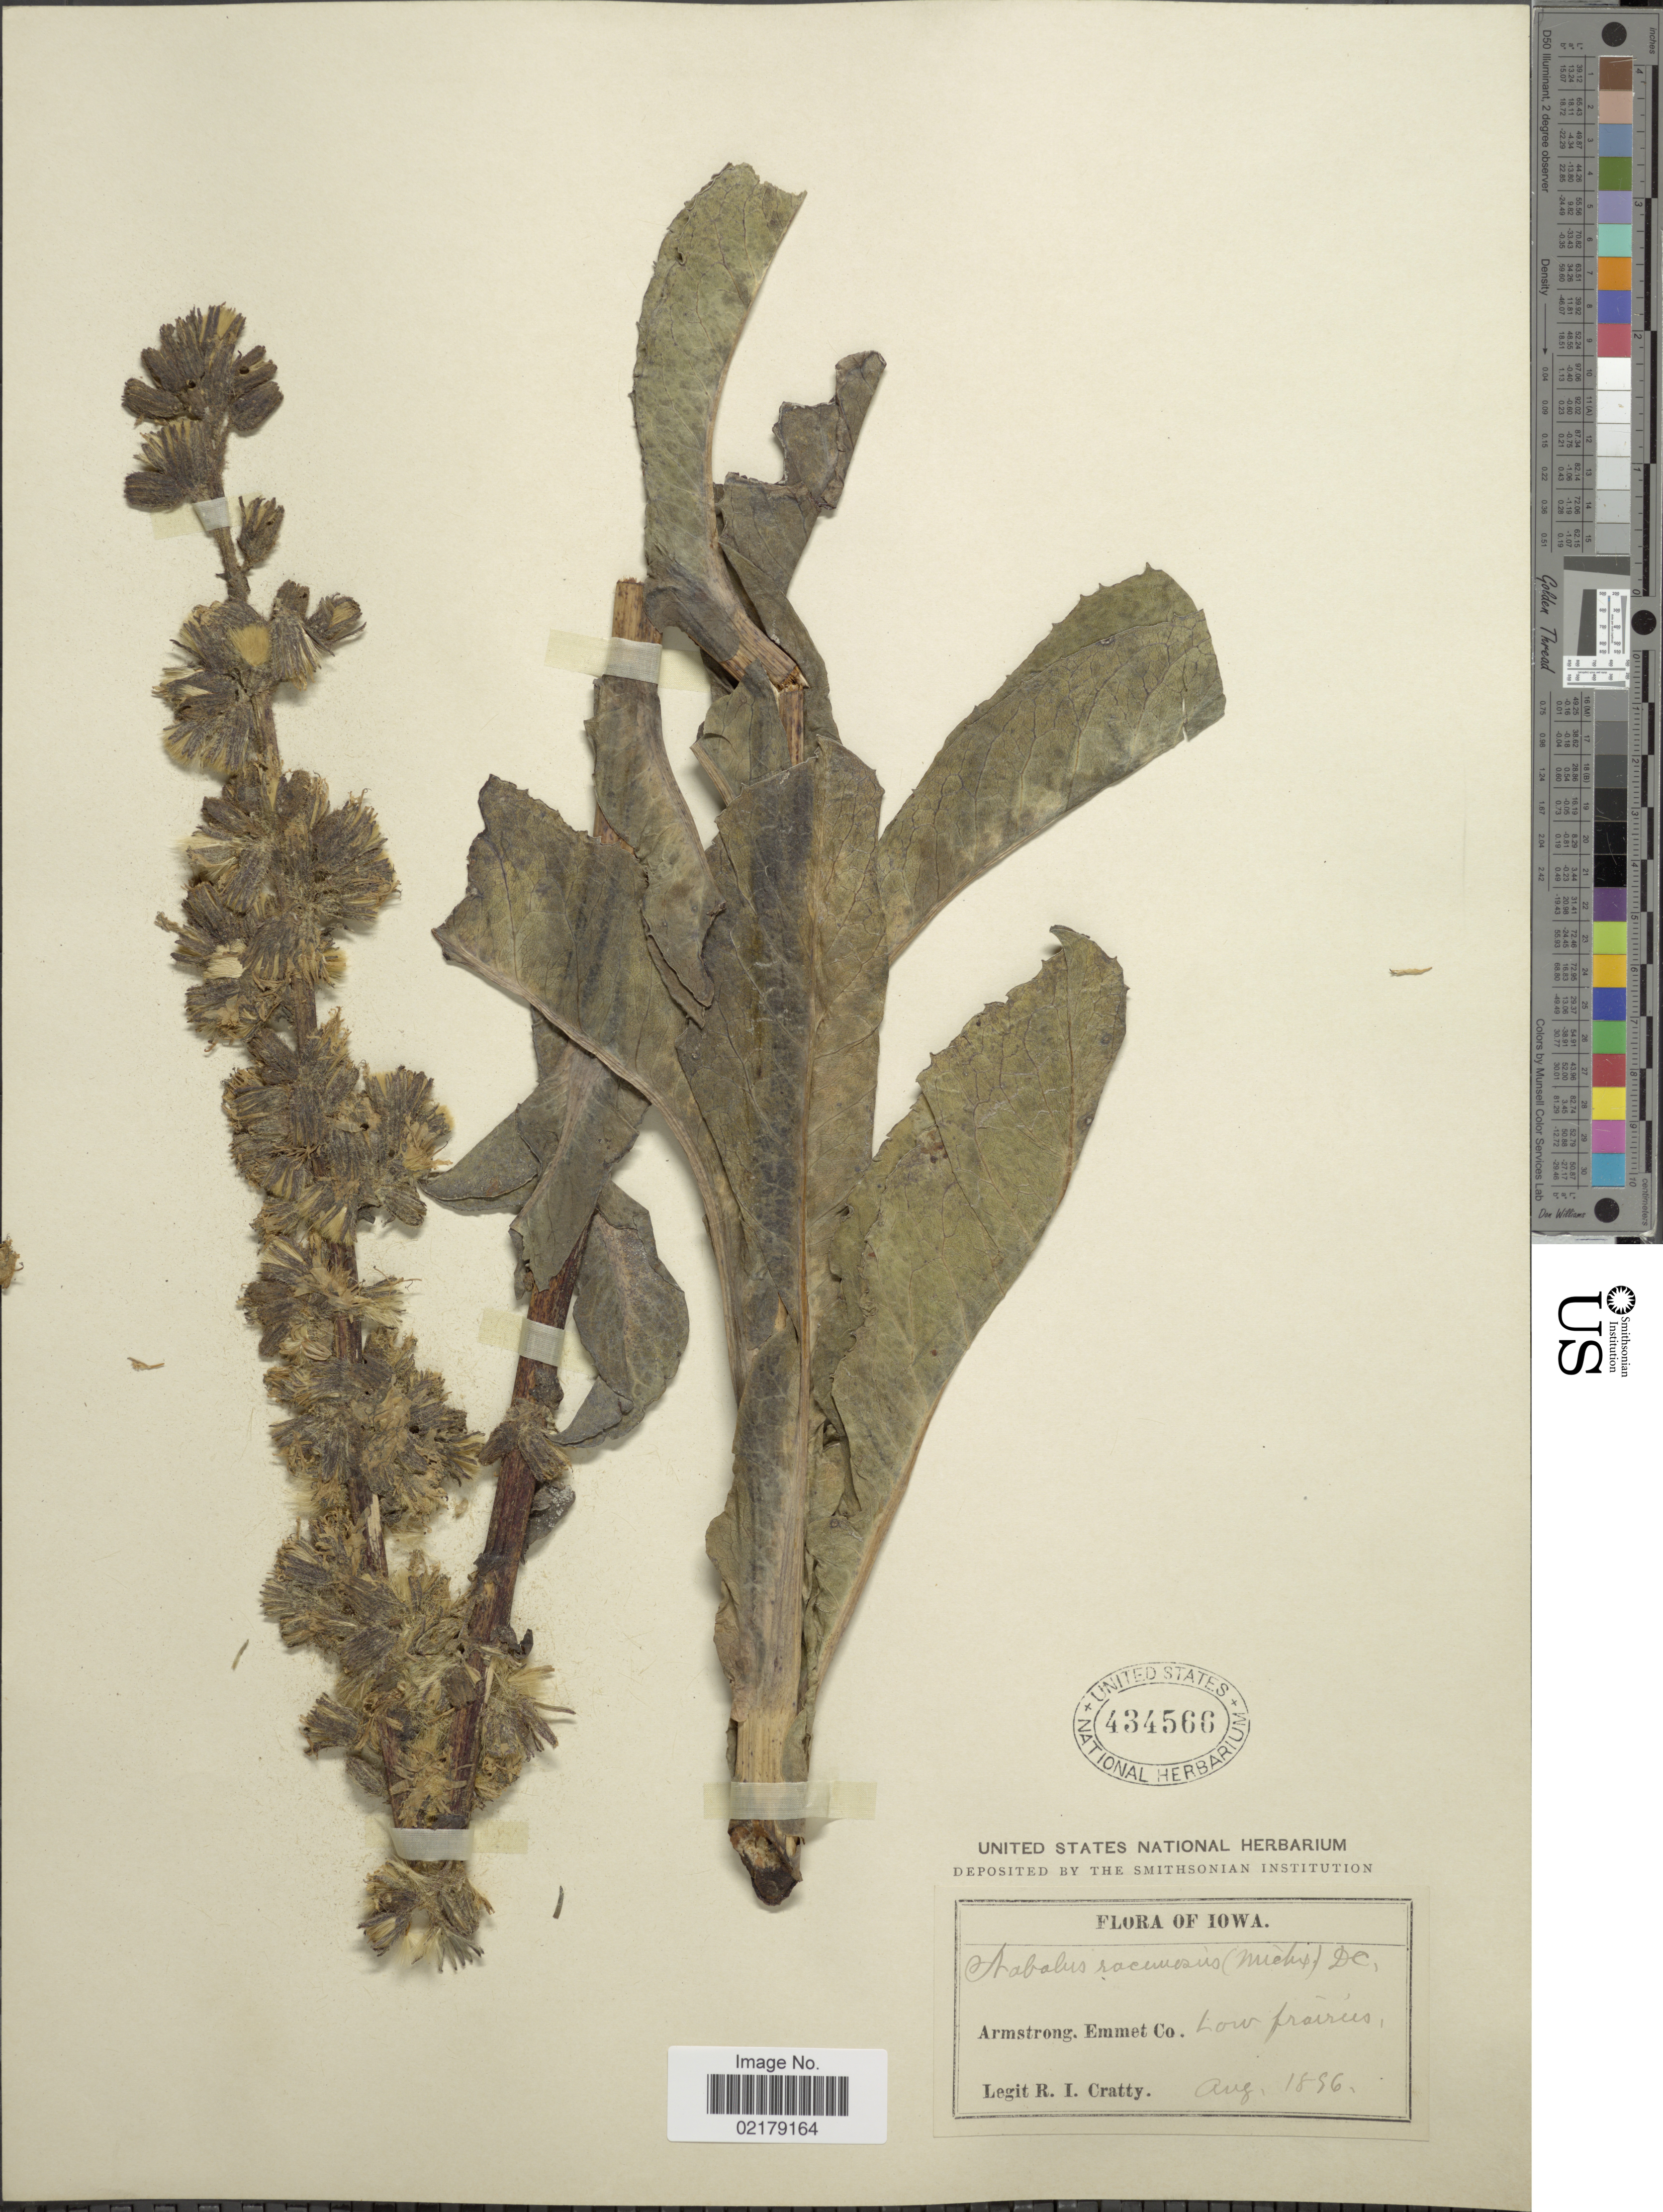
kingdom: Plantae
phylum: Tracheophyta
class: Magnoliopsida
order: Asterales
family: Asteraceae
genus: Nabalus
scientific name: Nabalus racemosus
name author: (Michx.) Hook.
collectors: R. Cratty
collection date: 1896-08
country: United States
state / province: Iowa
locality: Armstrong, Emmet Co. Low prairies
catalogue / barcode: US 434566